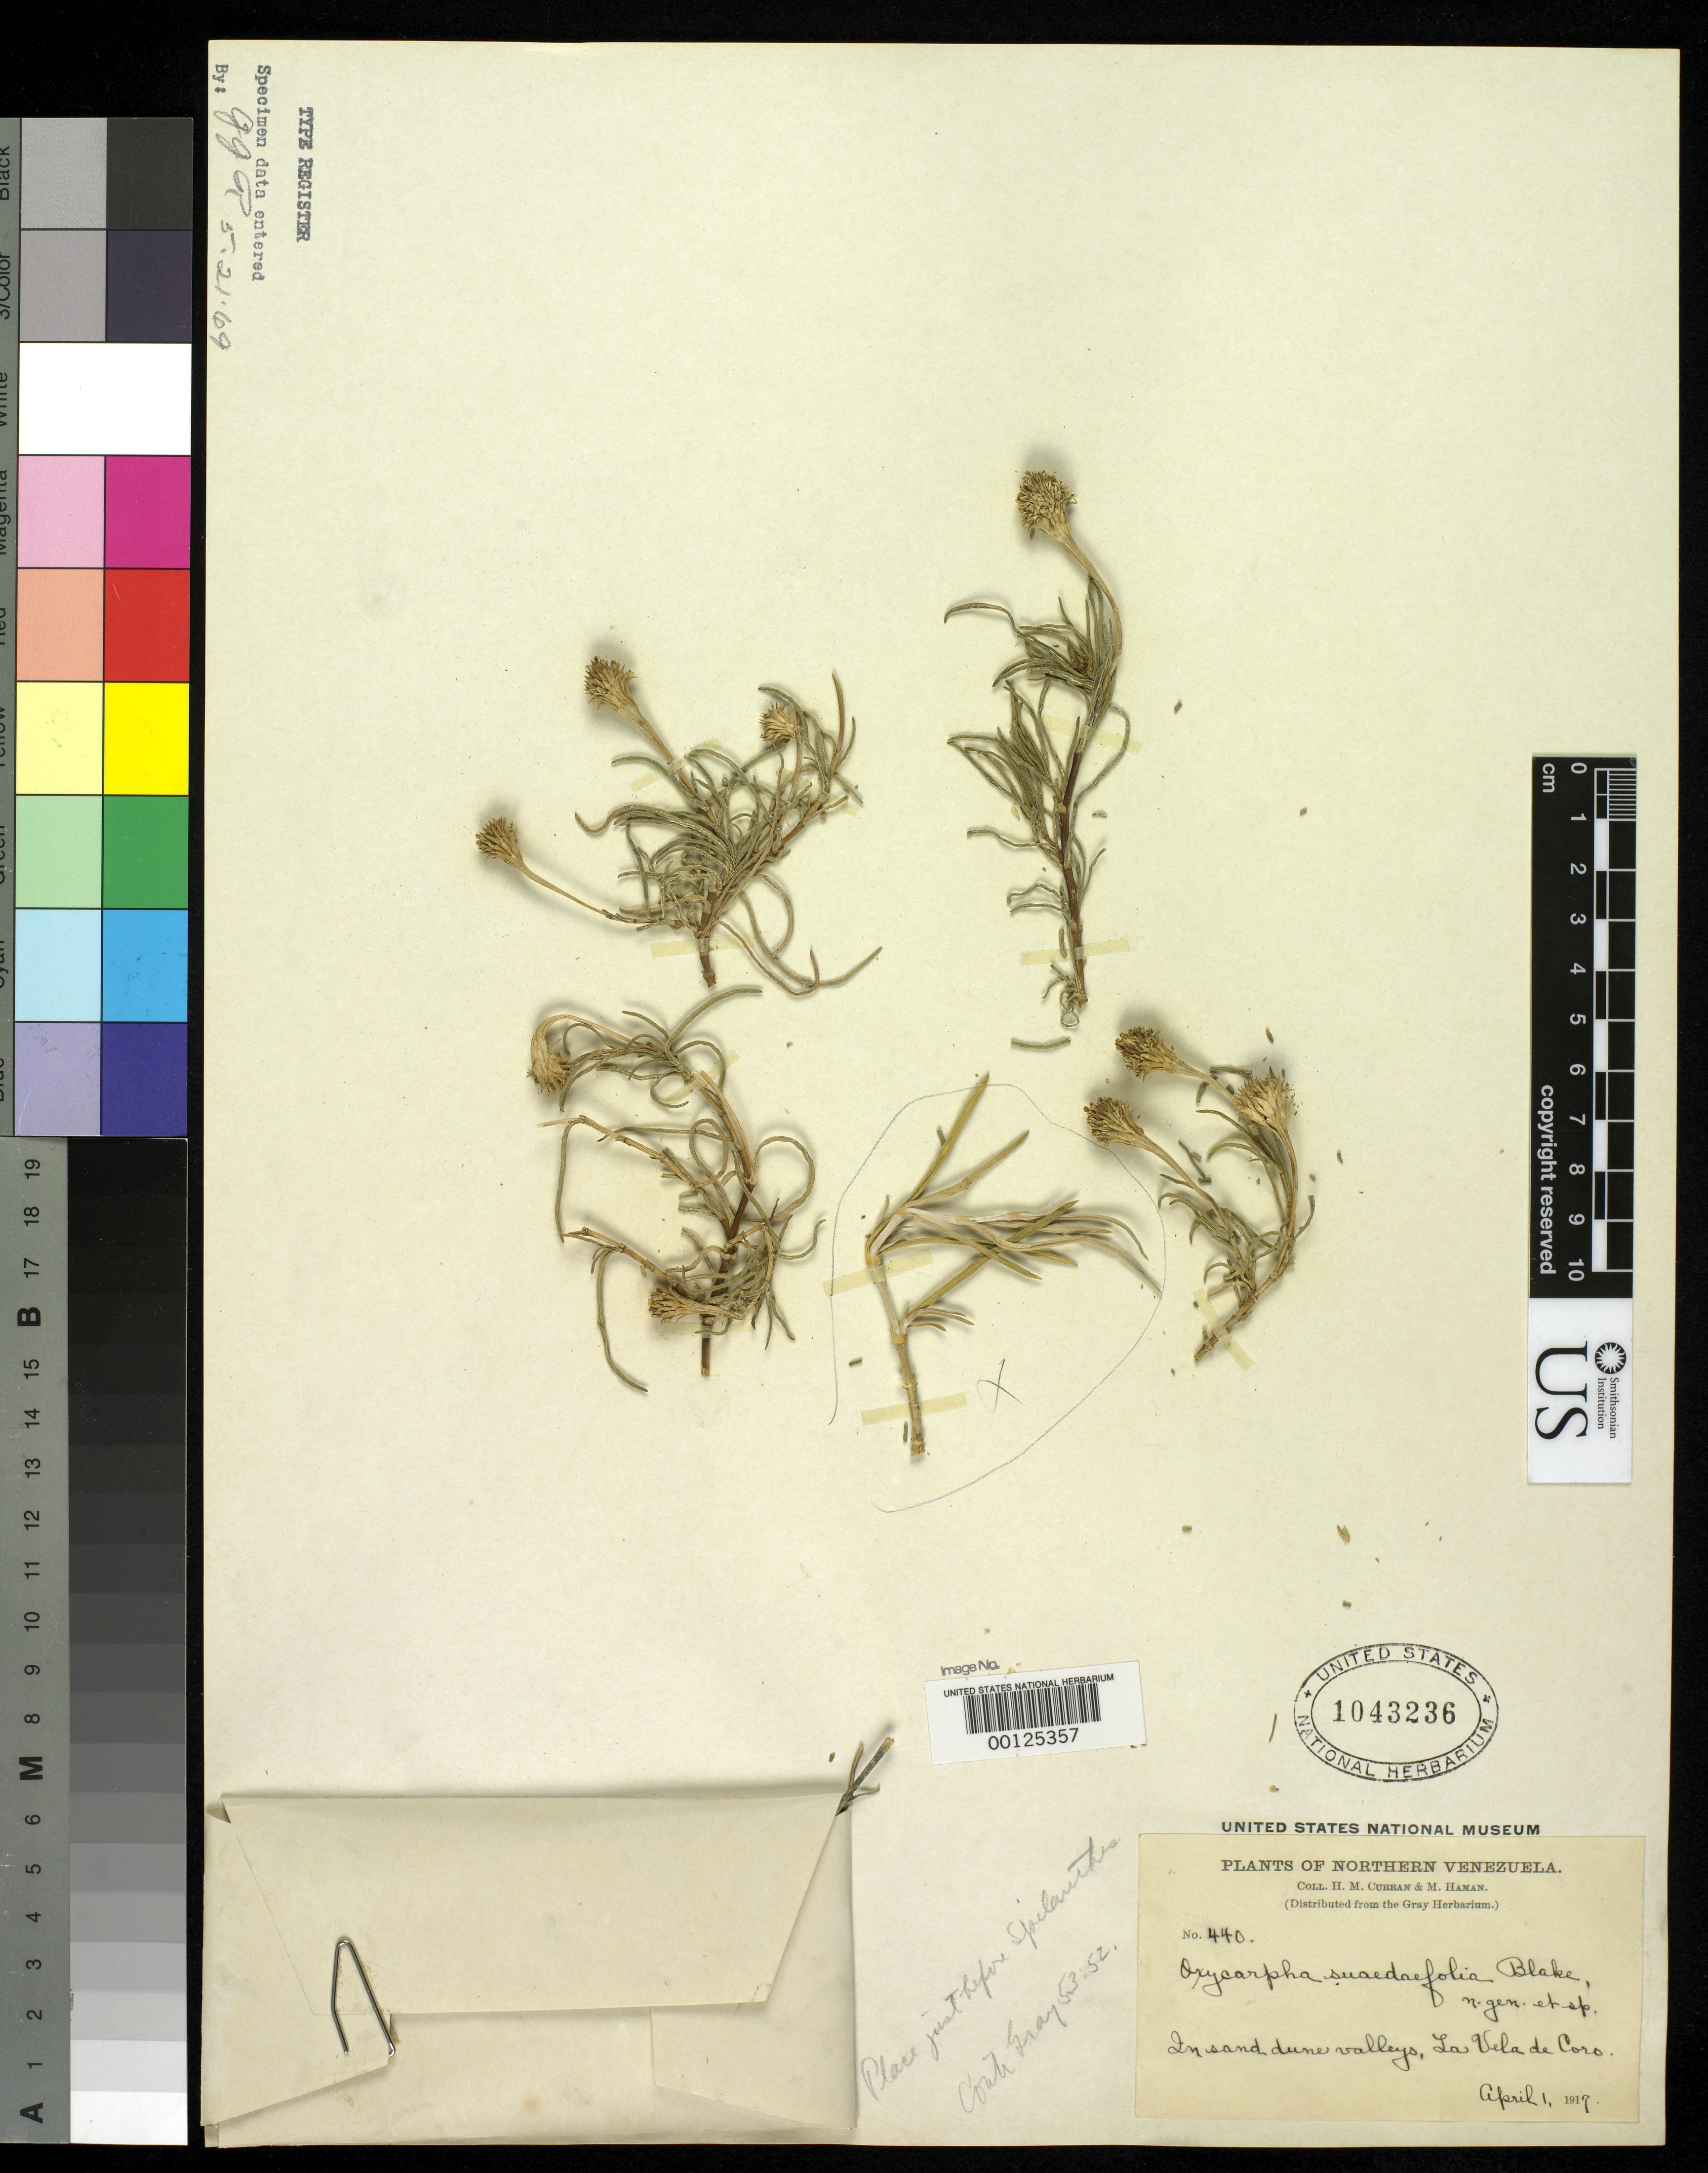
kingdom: Plantae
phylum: Tracheophyta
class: Magnoliopsida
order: Asterales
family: Asteraceae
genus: Oxycarpha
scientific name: Oxycarpha suaedifolia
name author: S.F. Blake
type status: Isotype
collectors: H. M. Curran & M. Haman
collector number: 440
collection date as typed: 01 Apr 1917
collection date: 1917-04-01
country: Venezuela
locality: Vela de Cora.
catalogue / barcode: US 1043236